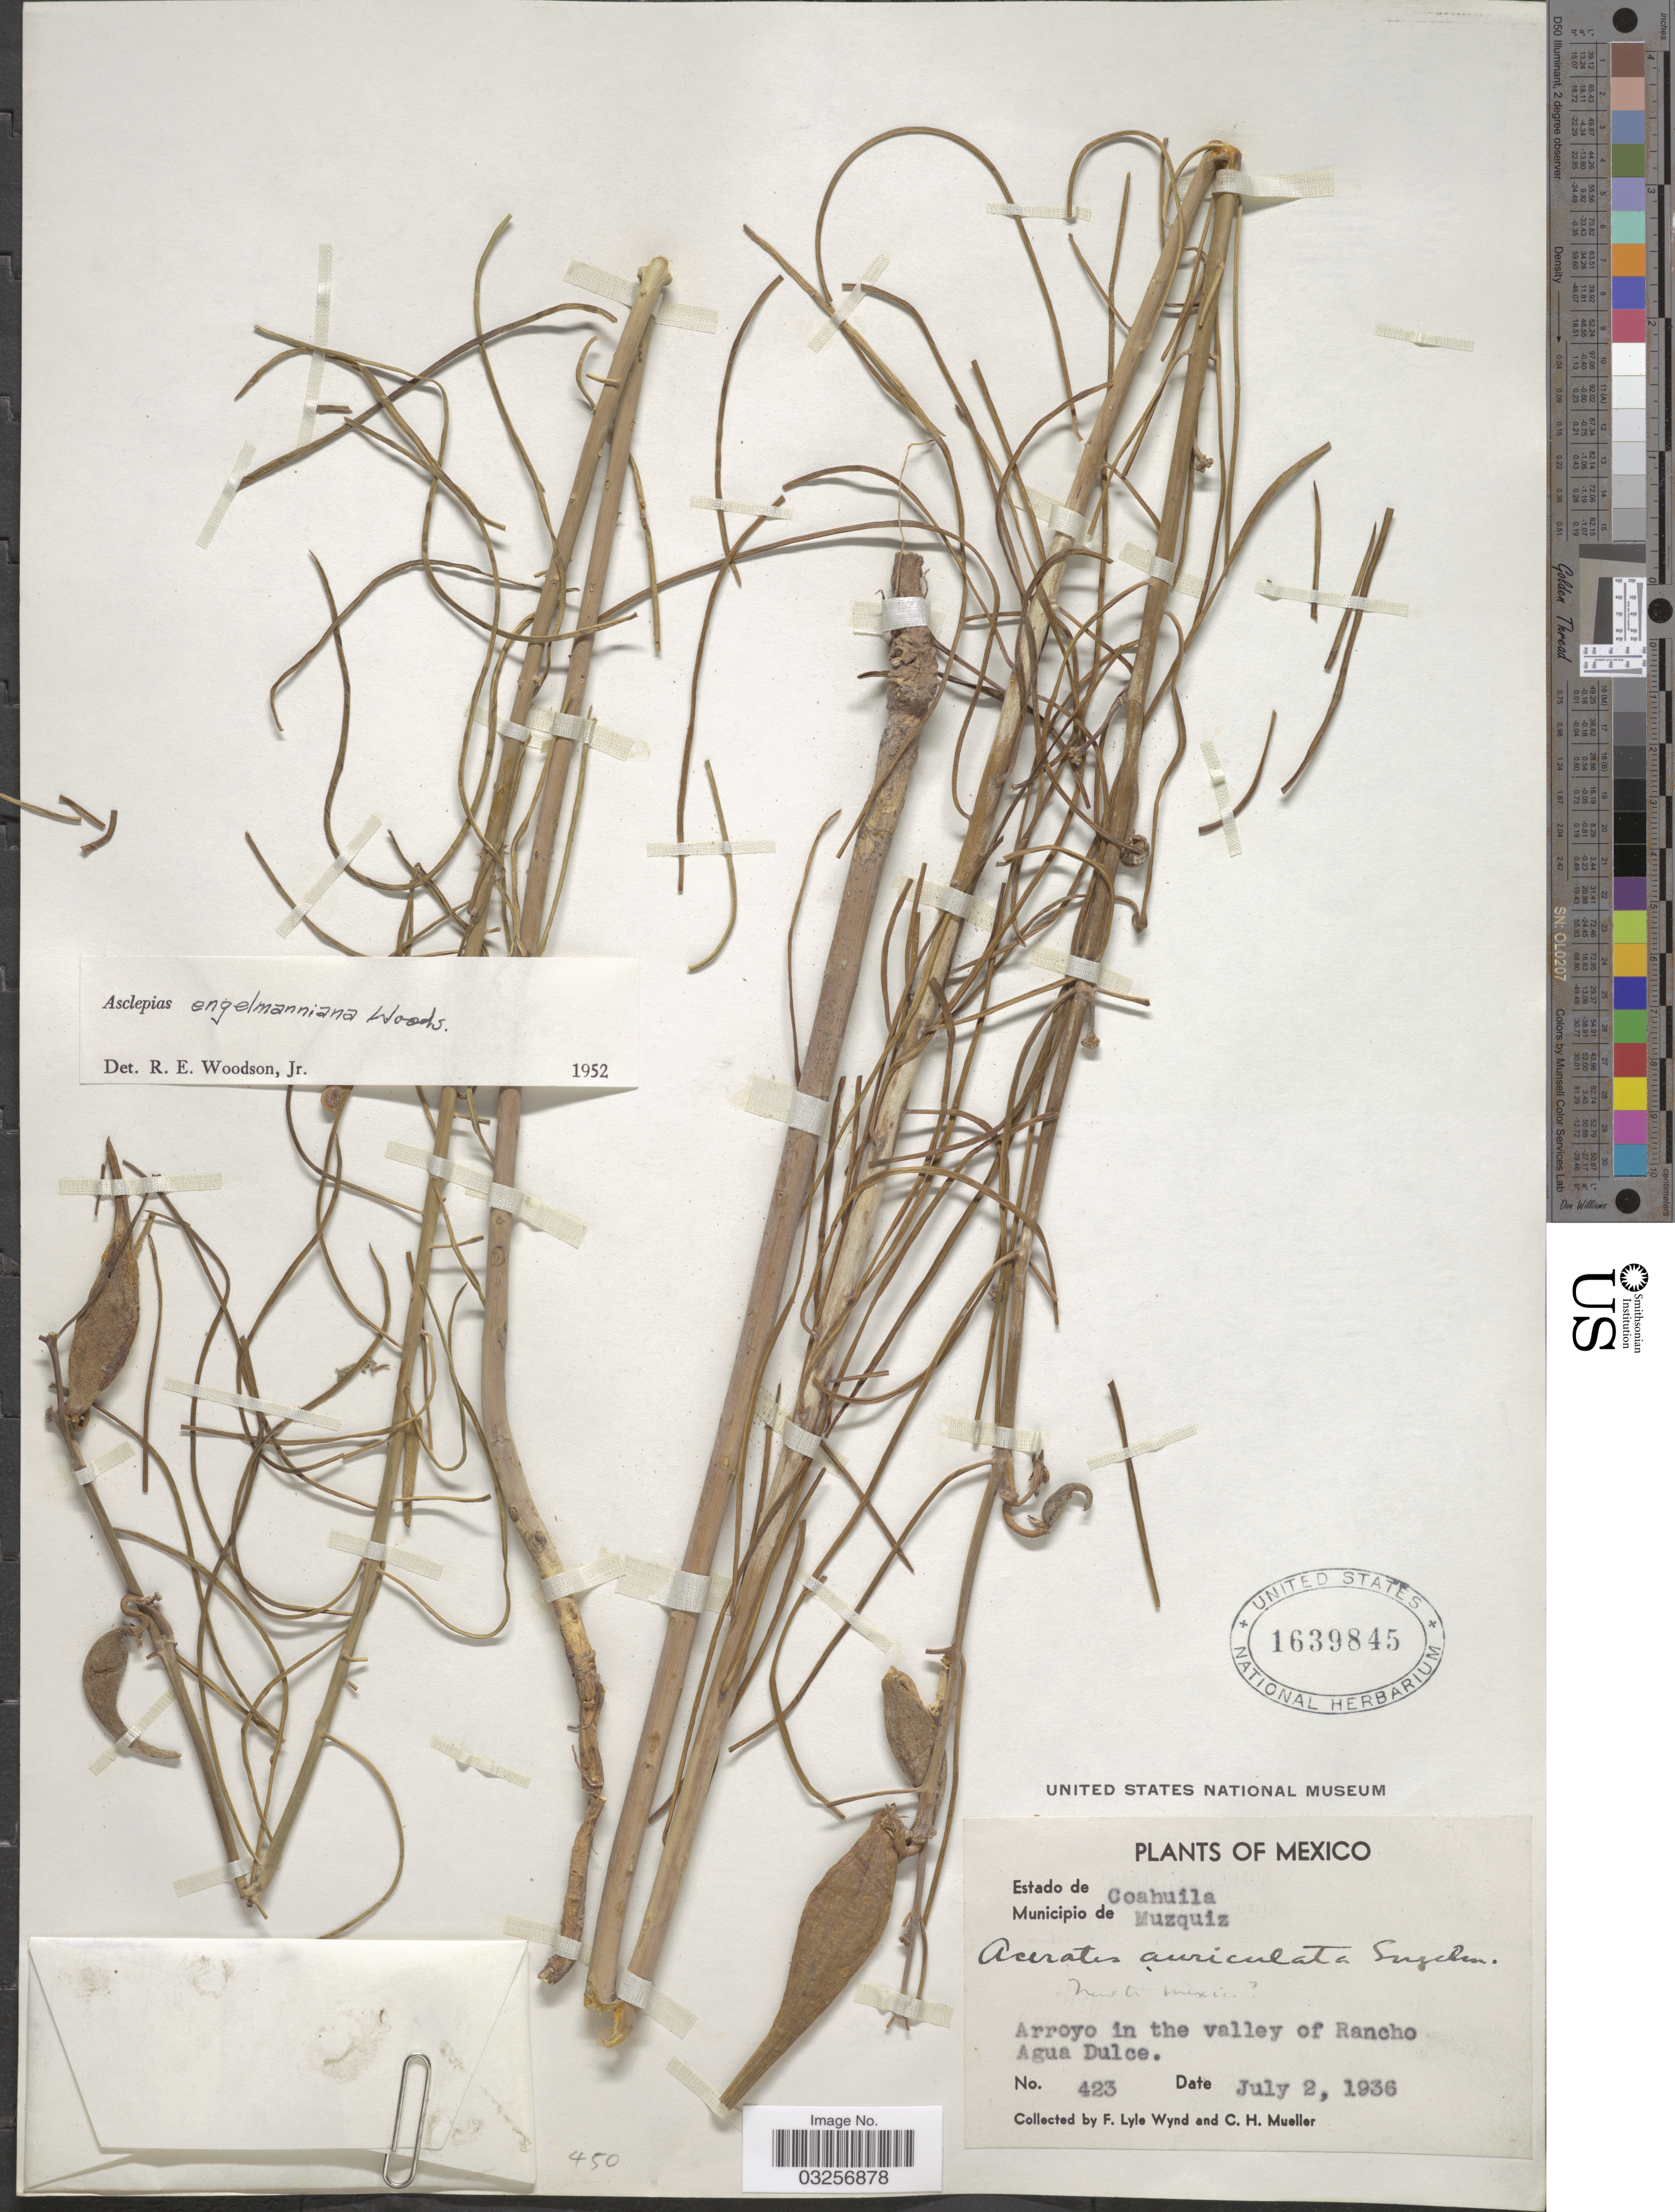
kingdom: Plantae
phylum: Tracheophyta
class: Magnoliopsida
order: Gentianales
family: Apocynaceae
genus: Asclepias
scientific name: Asclepias engelmanniana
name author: Woodson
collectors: F. L. Wynd & C. H. Mueller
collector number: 423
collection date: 1936-07-02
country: Mexico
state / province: Coahuila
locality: Municipio de Muzquiz. Arroyo in the valley of Rancho Agua Dulce.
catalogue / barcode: US 1639845